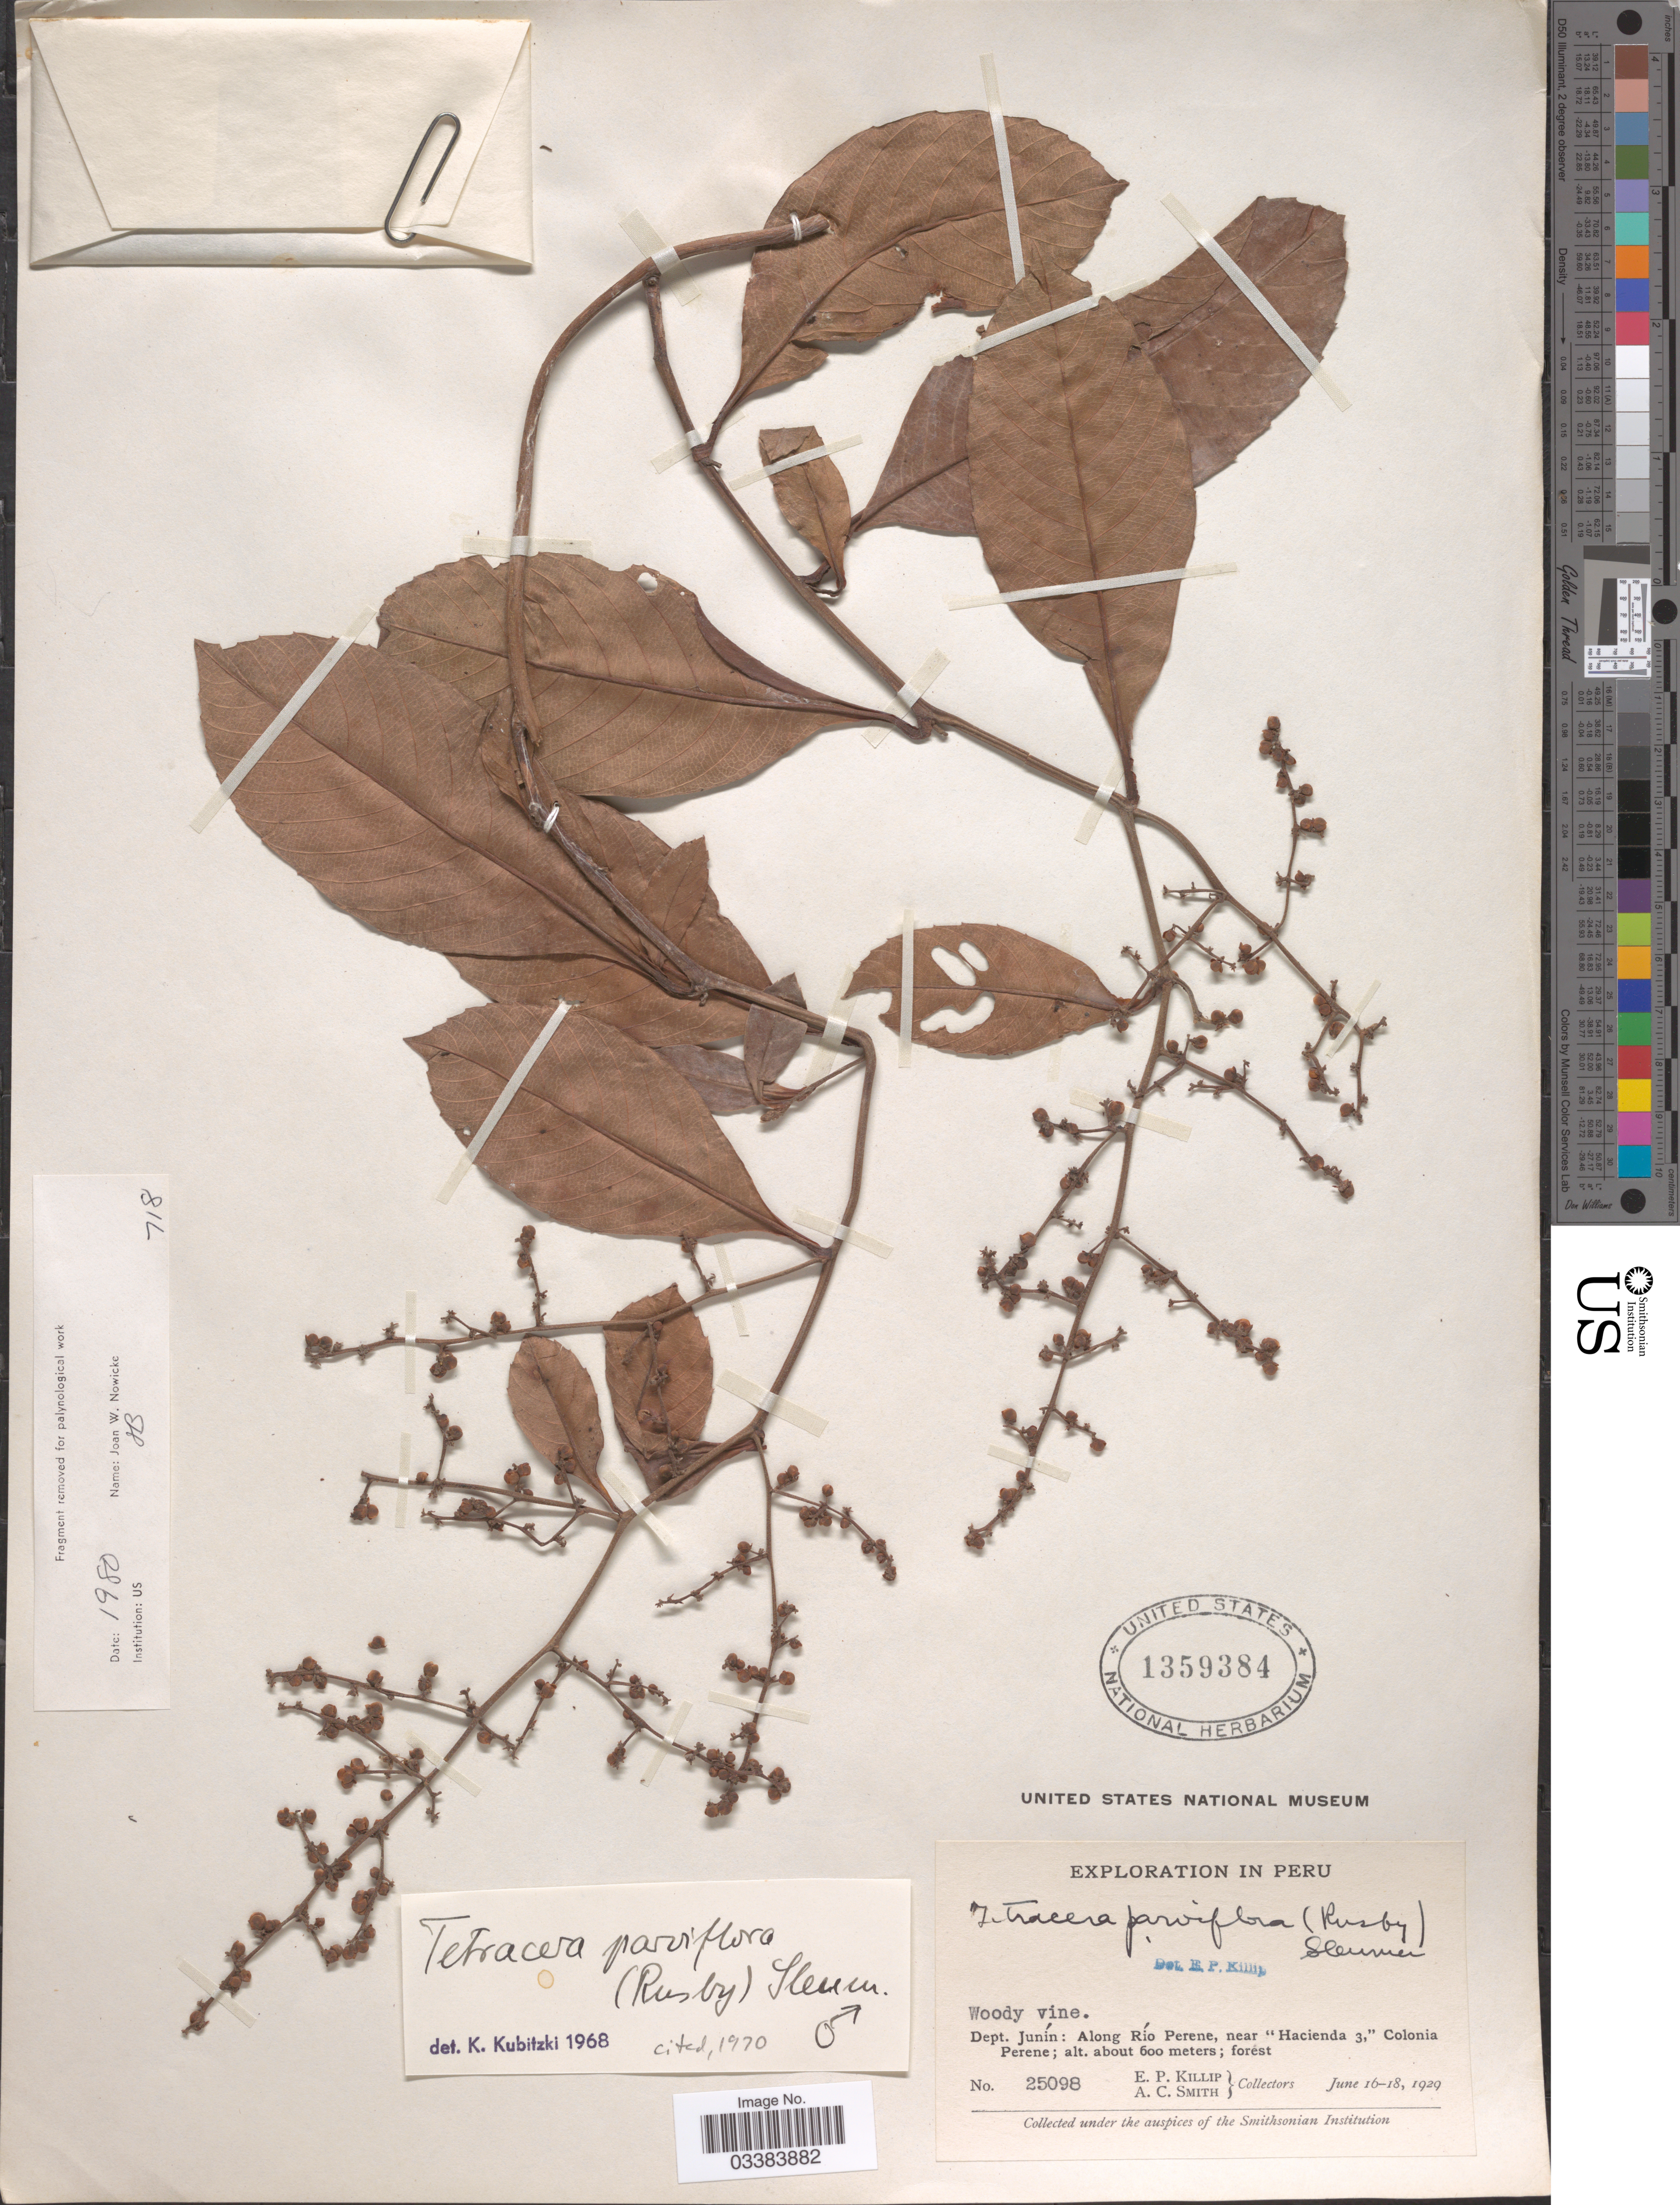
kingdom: Plantae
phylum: Tracheophyta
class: Magnoliopsida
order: Dilleniales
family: Dilleniaceae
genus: Tetracera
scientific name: Tetracera parviflora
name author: (Rusby) Sleumer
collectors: E. P. Killip & A. C. Smith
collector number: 25098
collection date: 1929-06-16/1929-06-18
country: Peru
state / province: Junín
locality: Dept. Junín: Along Río Perene, near "Hacienda 3," Colonia Perene.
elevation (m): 600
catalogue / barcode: US 1359384